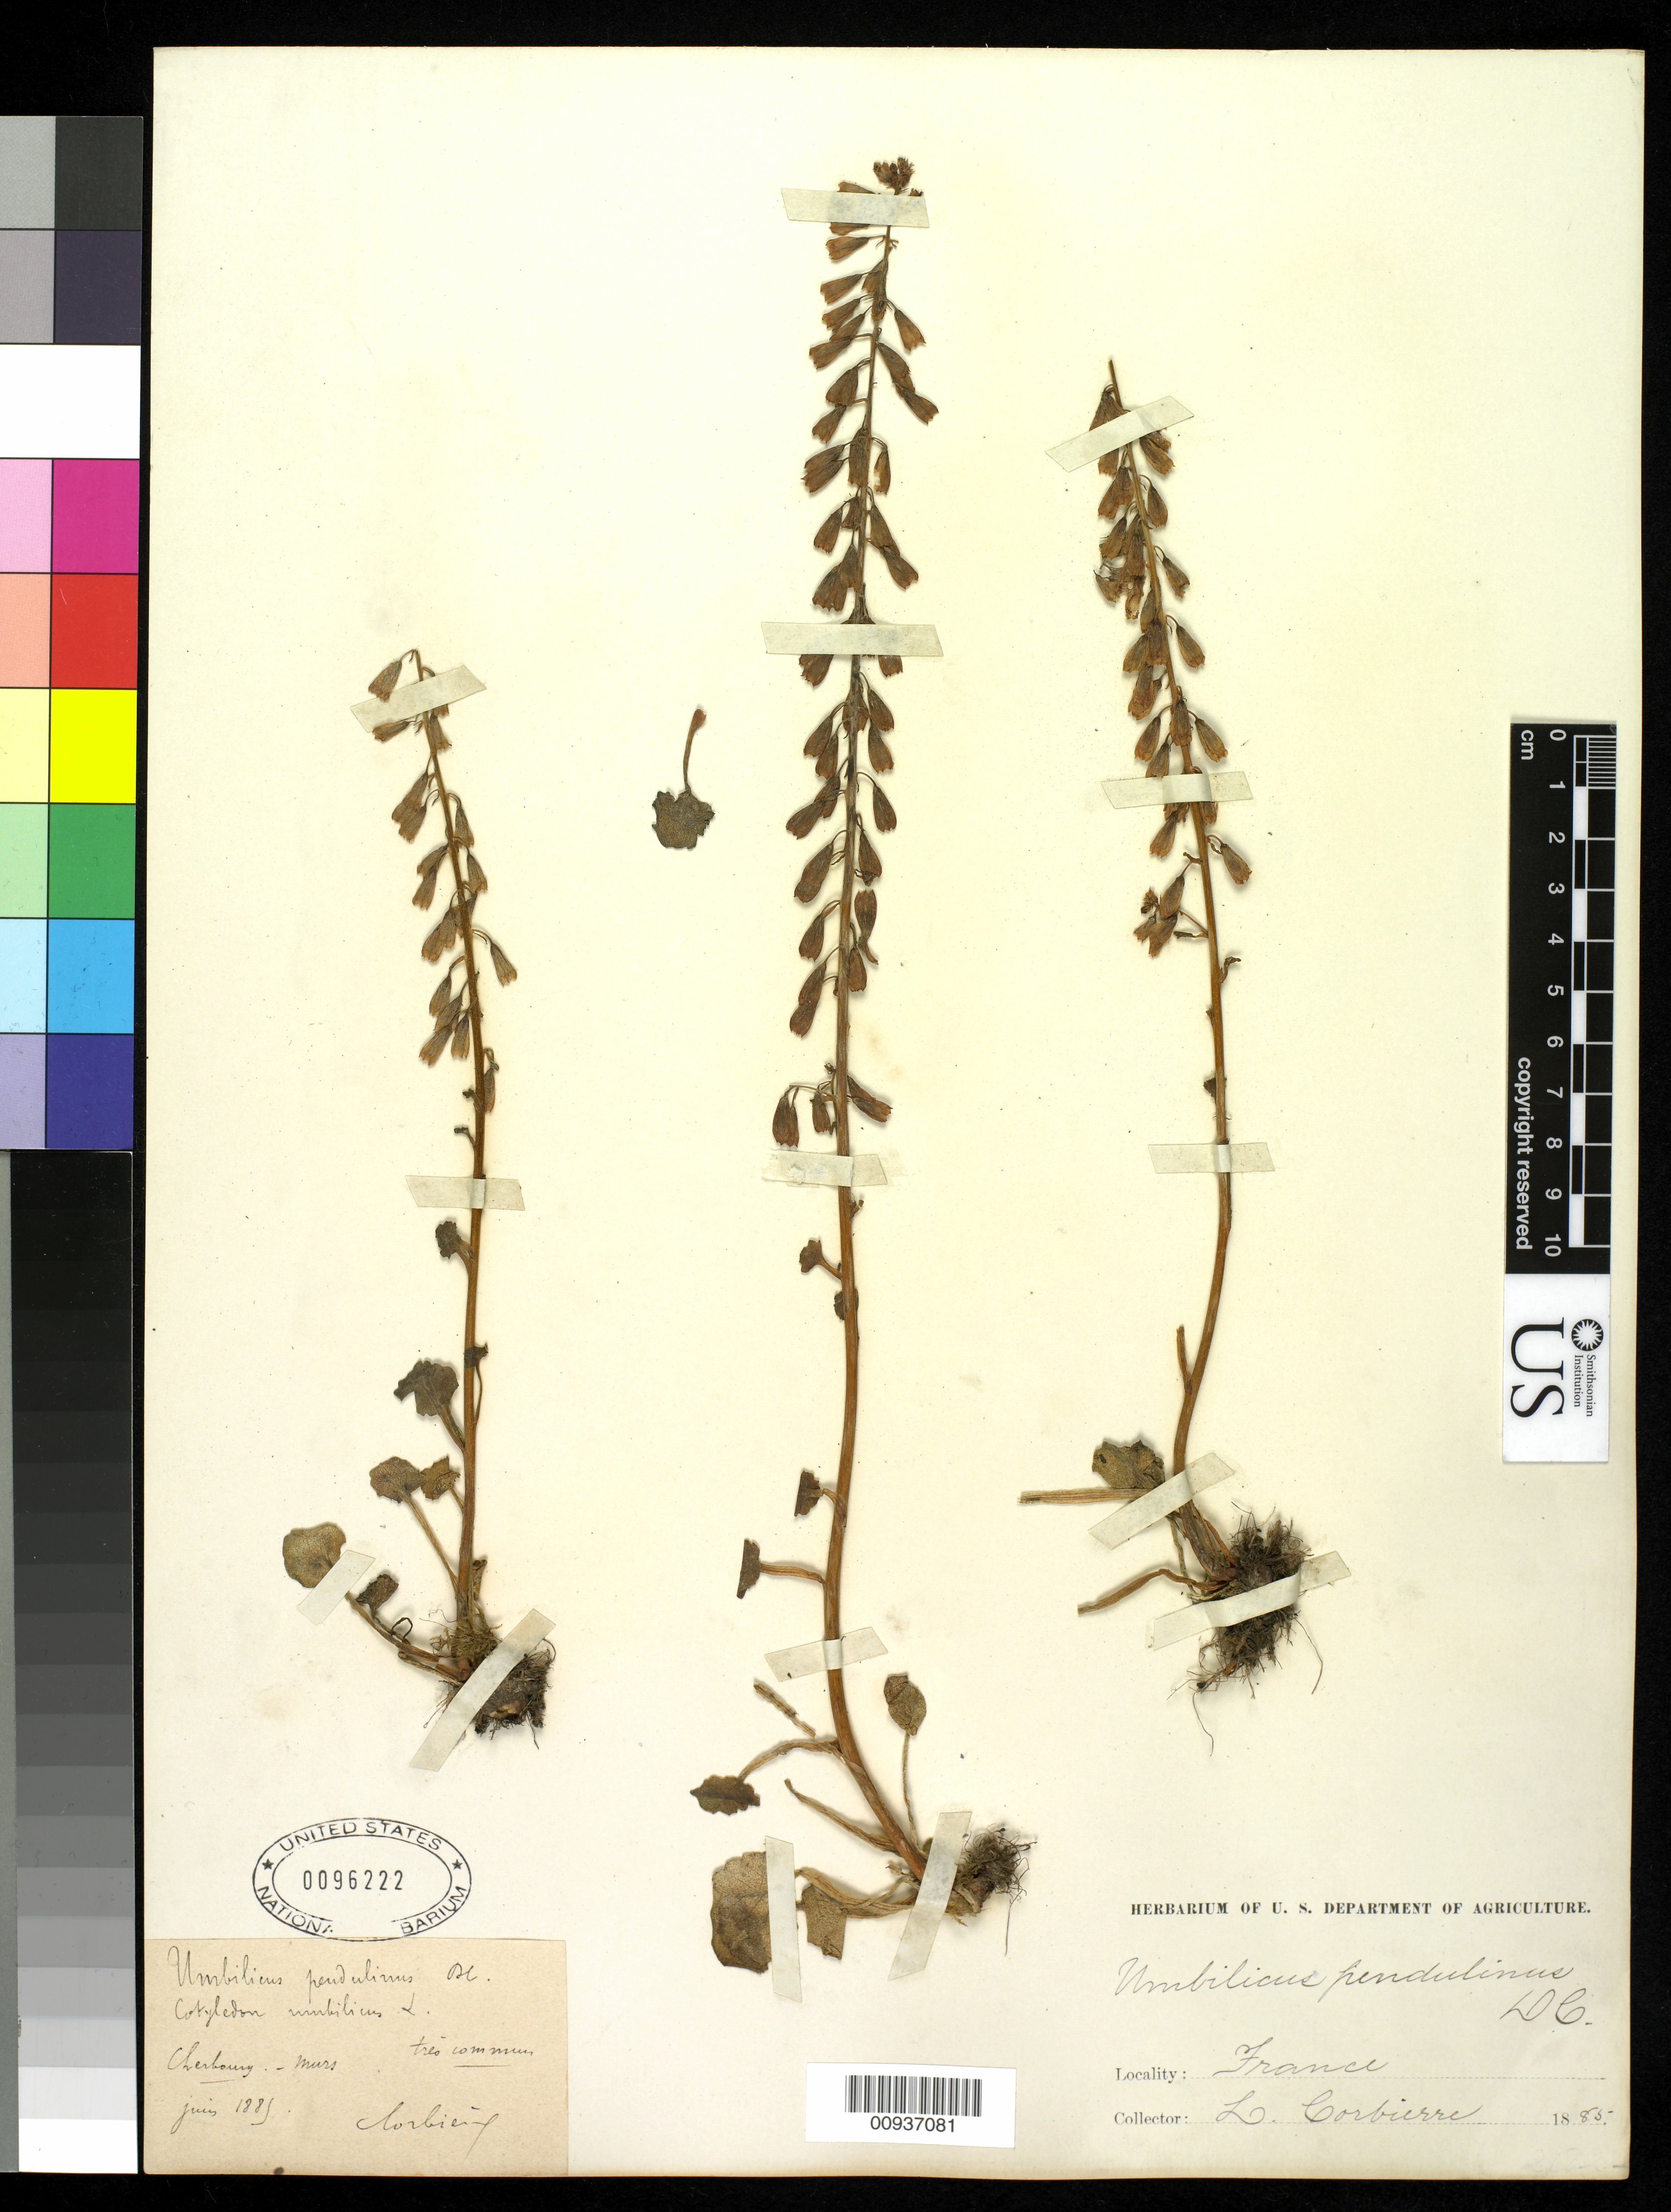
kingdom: Plantae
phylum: Tracheophyta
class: Magnoliopsida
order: Saxifragales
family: Crassulaceae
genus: Umbilicus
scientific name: Umbilicus pendulinus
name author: DC.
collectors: L. Corbière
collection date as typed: Jun 1885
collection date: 1885-06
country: France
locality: Cherbourg - Murs. Tres commune.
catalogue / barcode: US 96222